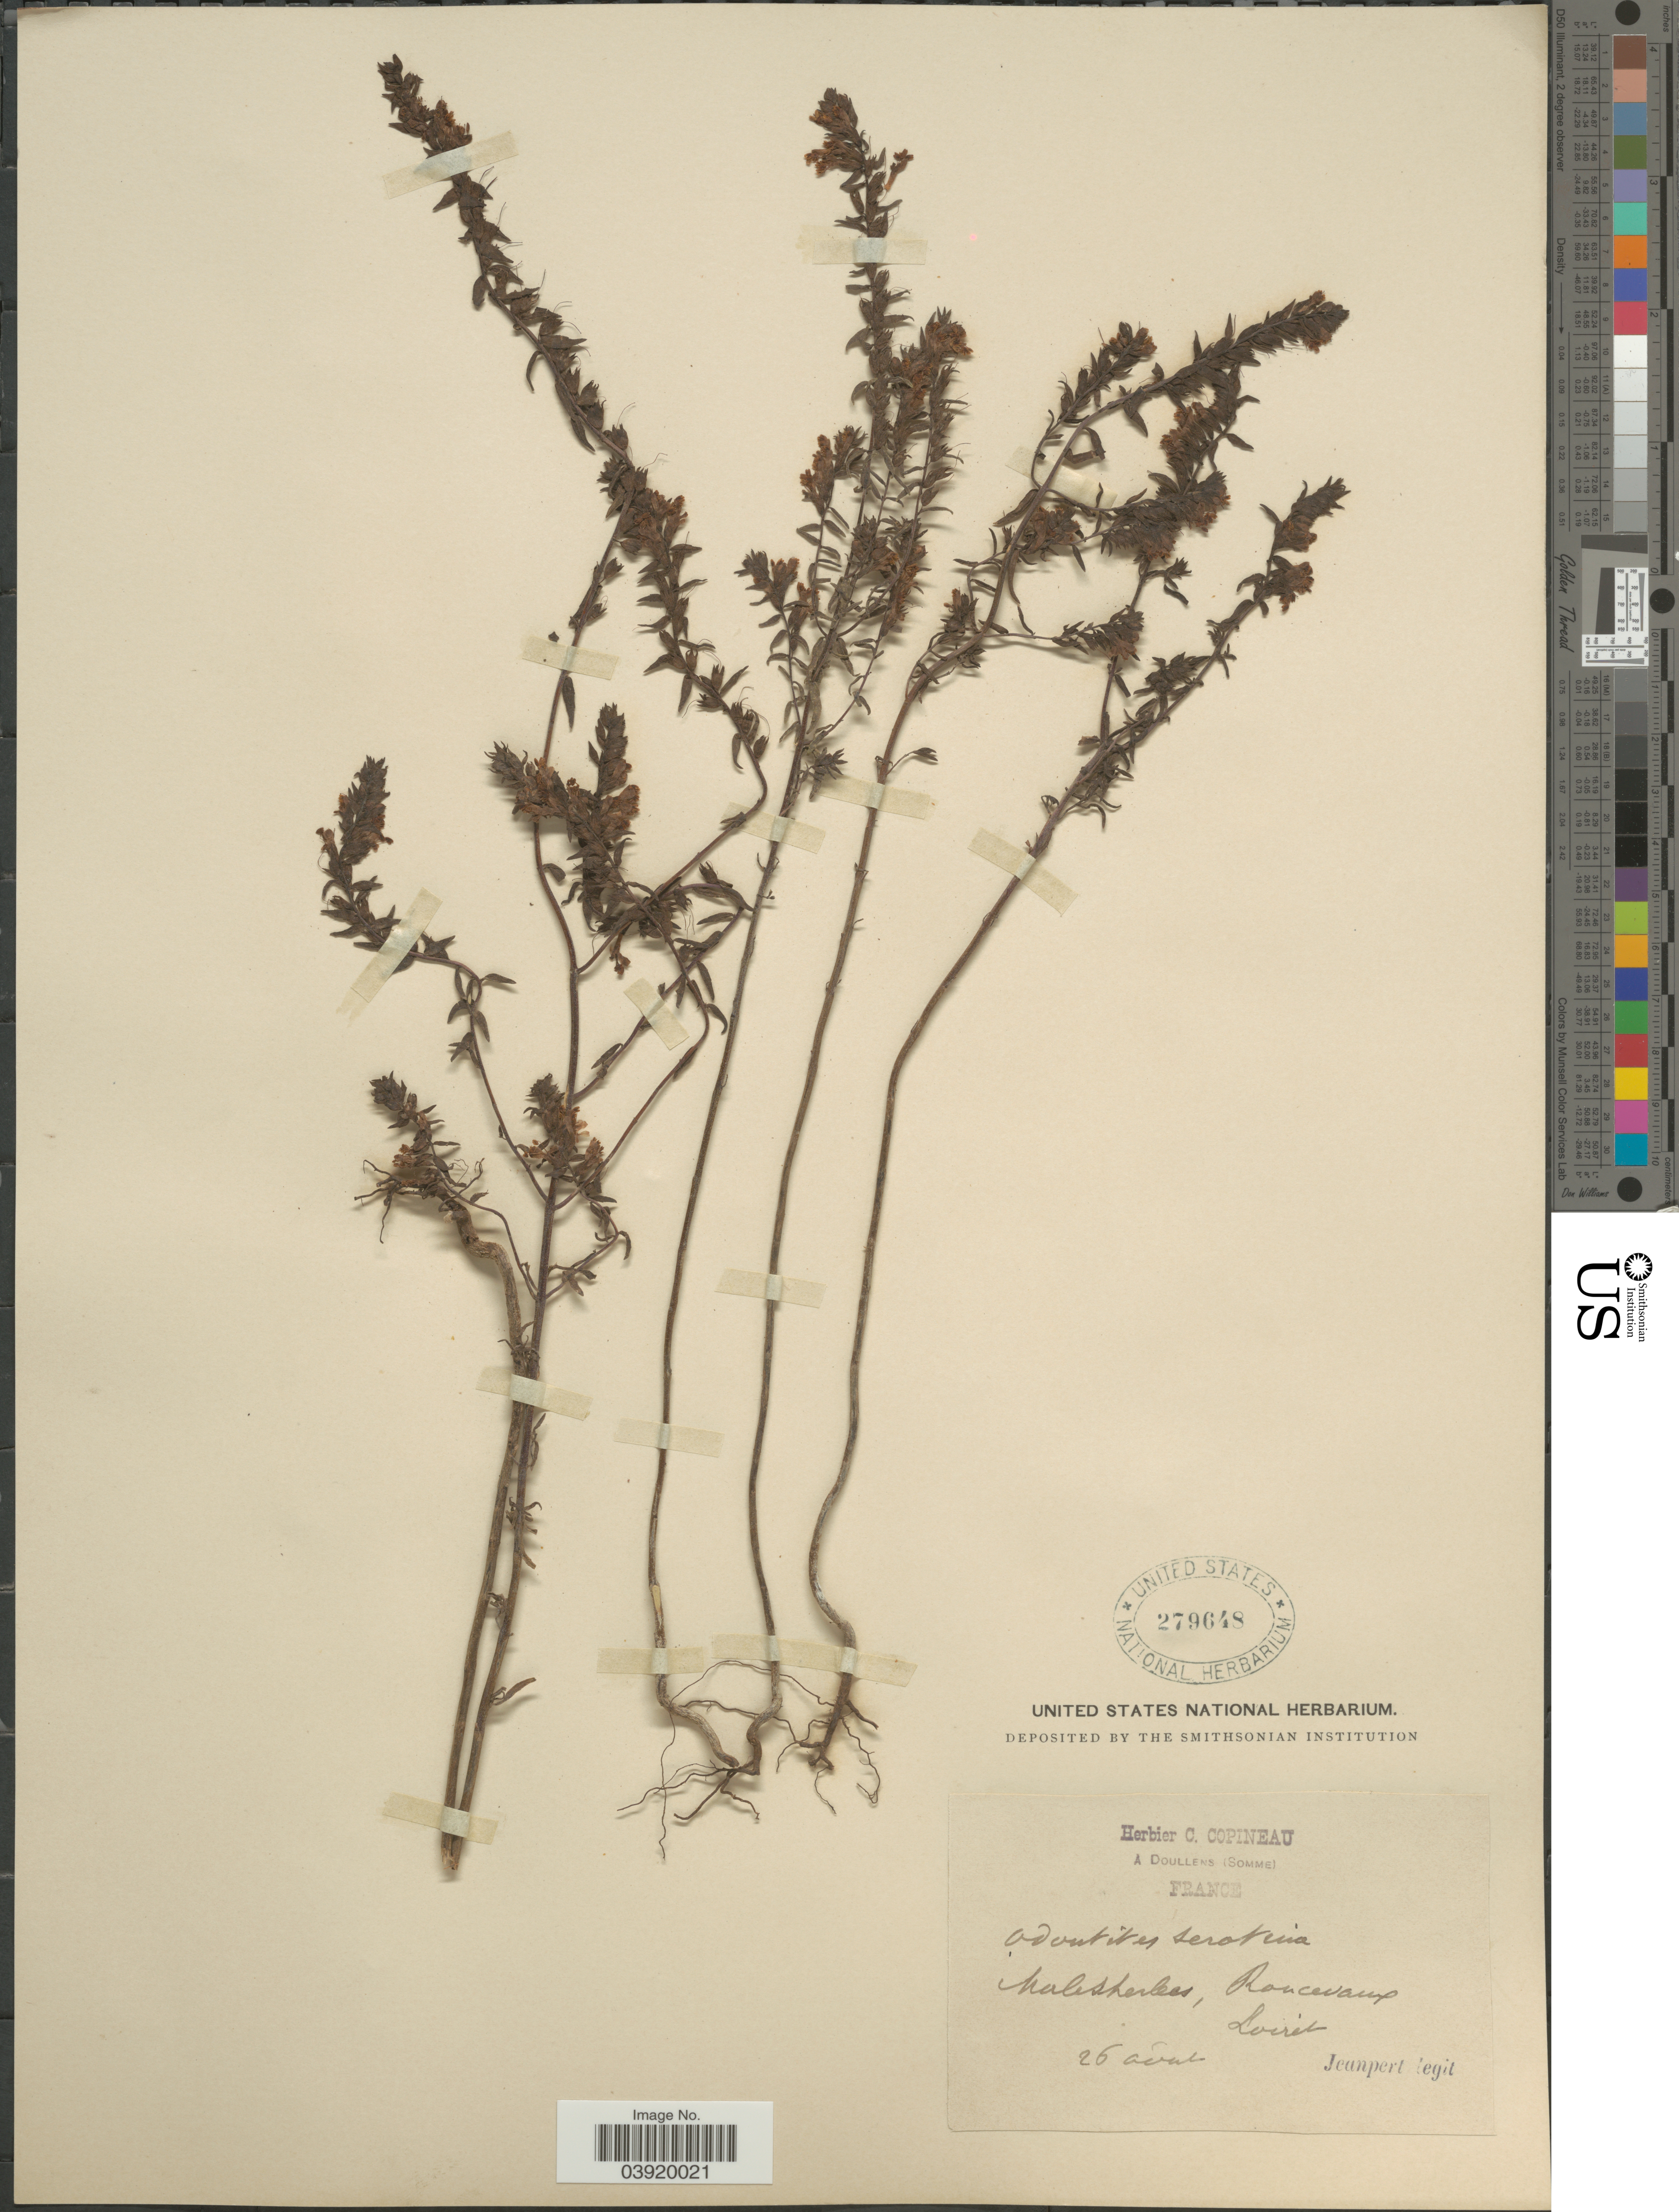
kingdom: Plantae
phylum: Tracheophyta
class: Magnoliopsida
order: Lamiales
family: Orobanchaceae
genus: Odontites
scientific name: Odontites vulgaris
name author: Moench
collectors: Jeanpert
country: France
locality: Malesherbes, Roncevaux . Loiret.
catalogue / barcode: US 279648